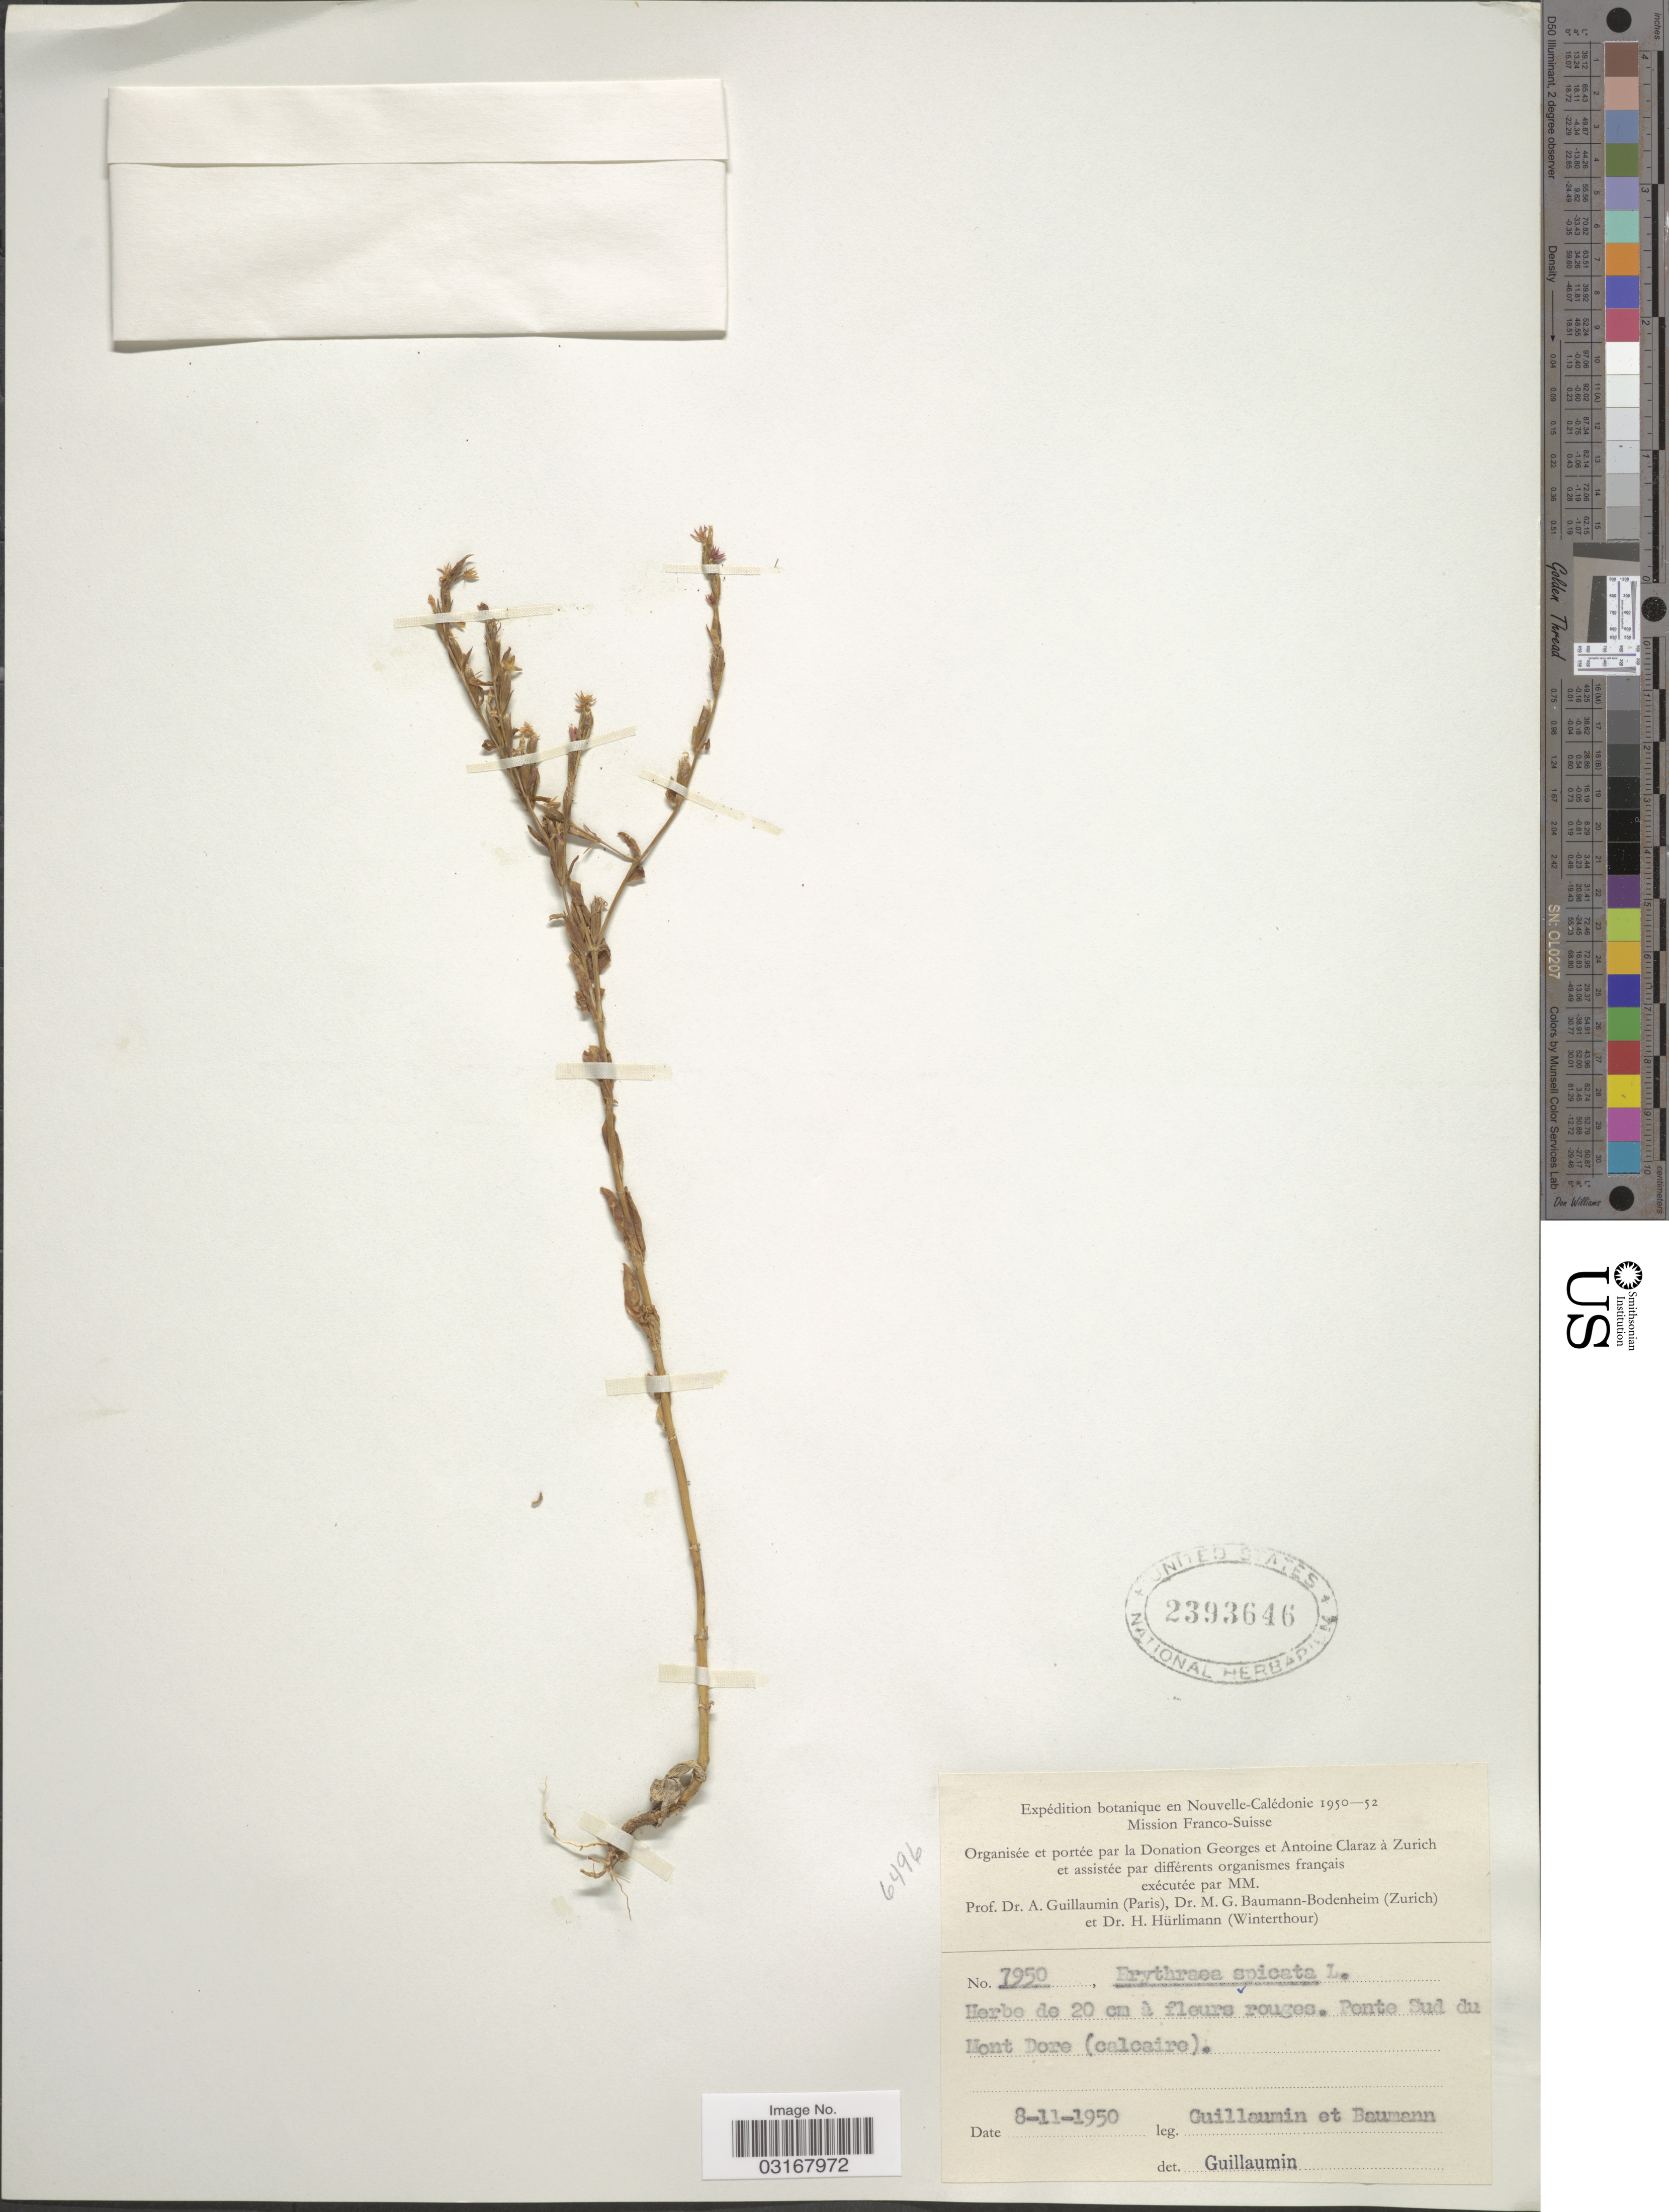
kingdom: Plantae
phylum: Tracheophyta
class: Magnoliopsida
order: Gentianales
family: Gentianaceae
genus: Centaurium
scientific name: Centaurium spicatum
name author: (L.) Fritsch ex Janch.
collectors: A. Guillaumin & M. G. Baumann-Bodenheim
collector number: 7950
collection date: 1950-11-08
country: New Zealand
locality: Nouvelle-Calédonie. Ponte Sud du Mont Dore (calcaire).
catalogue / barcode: US 2393646